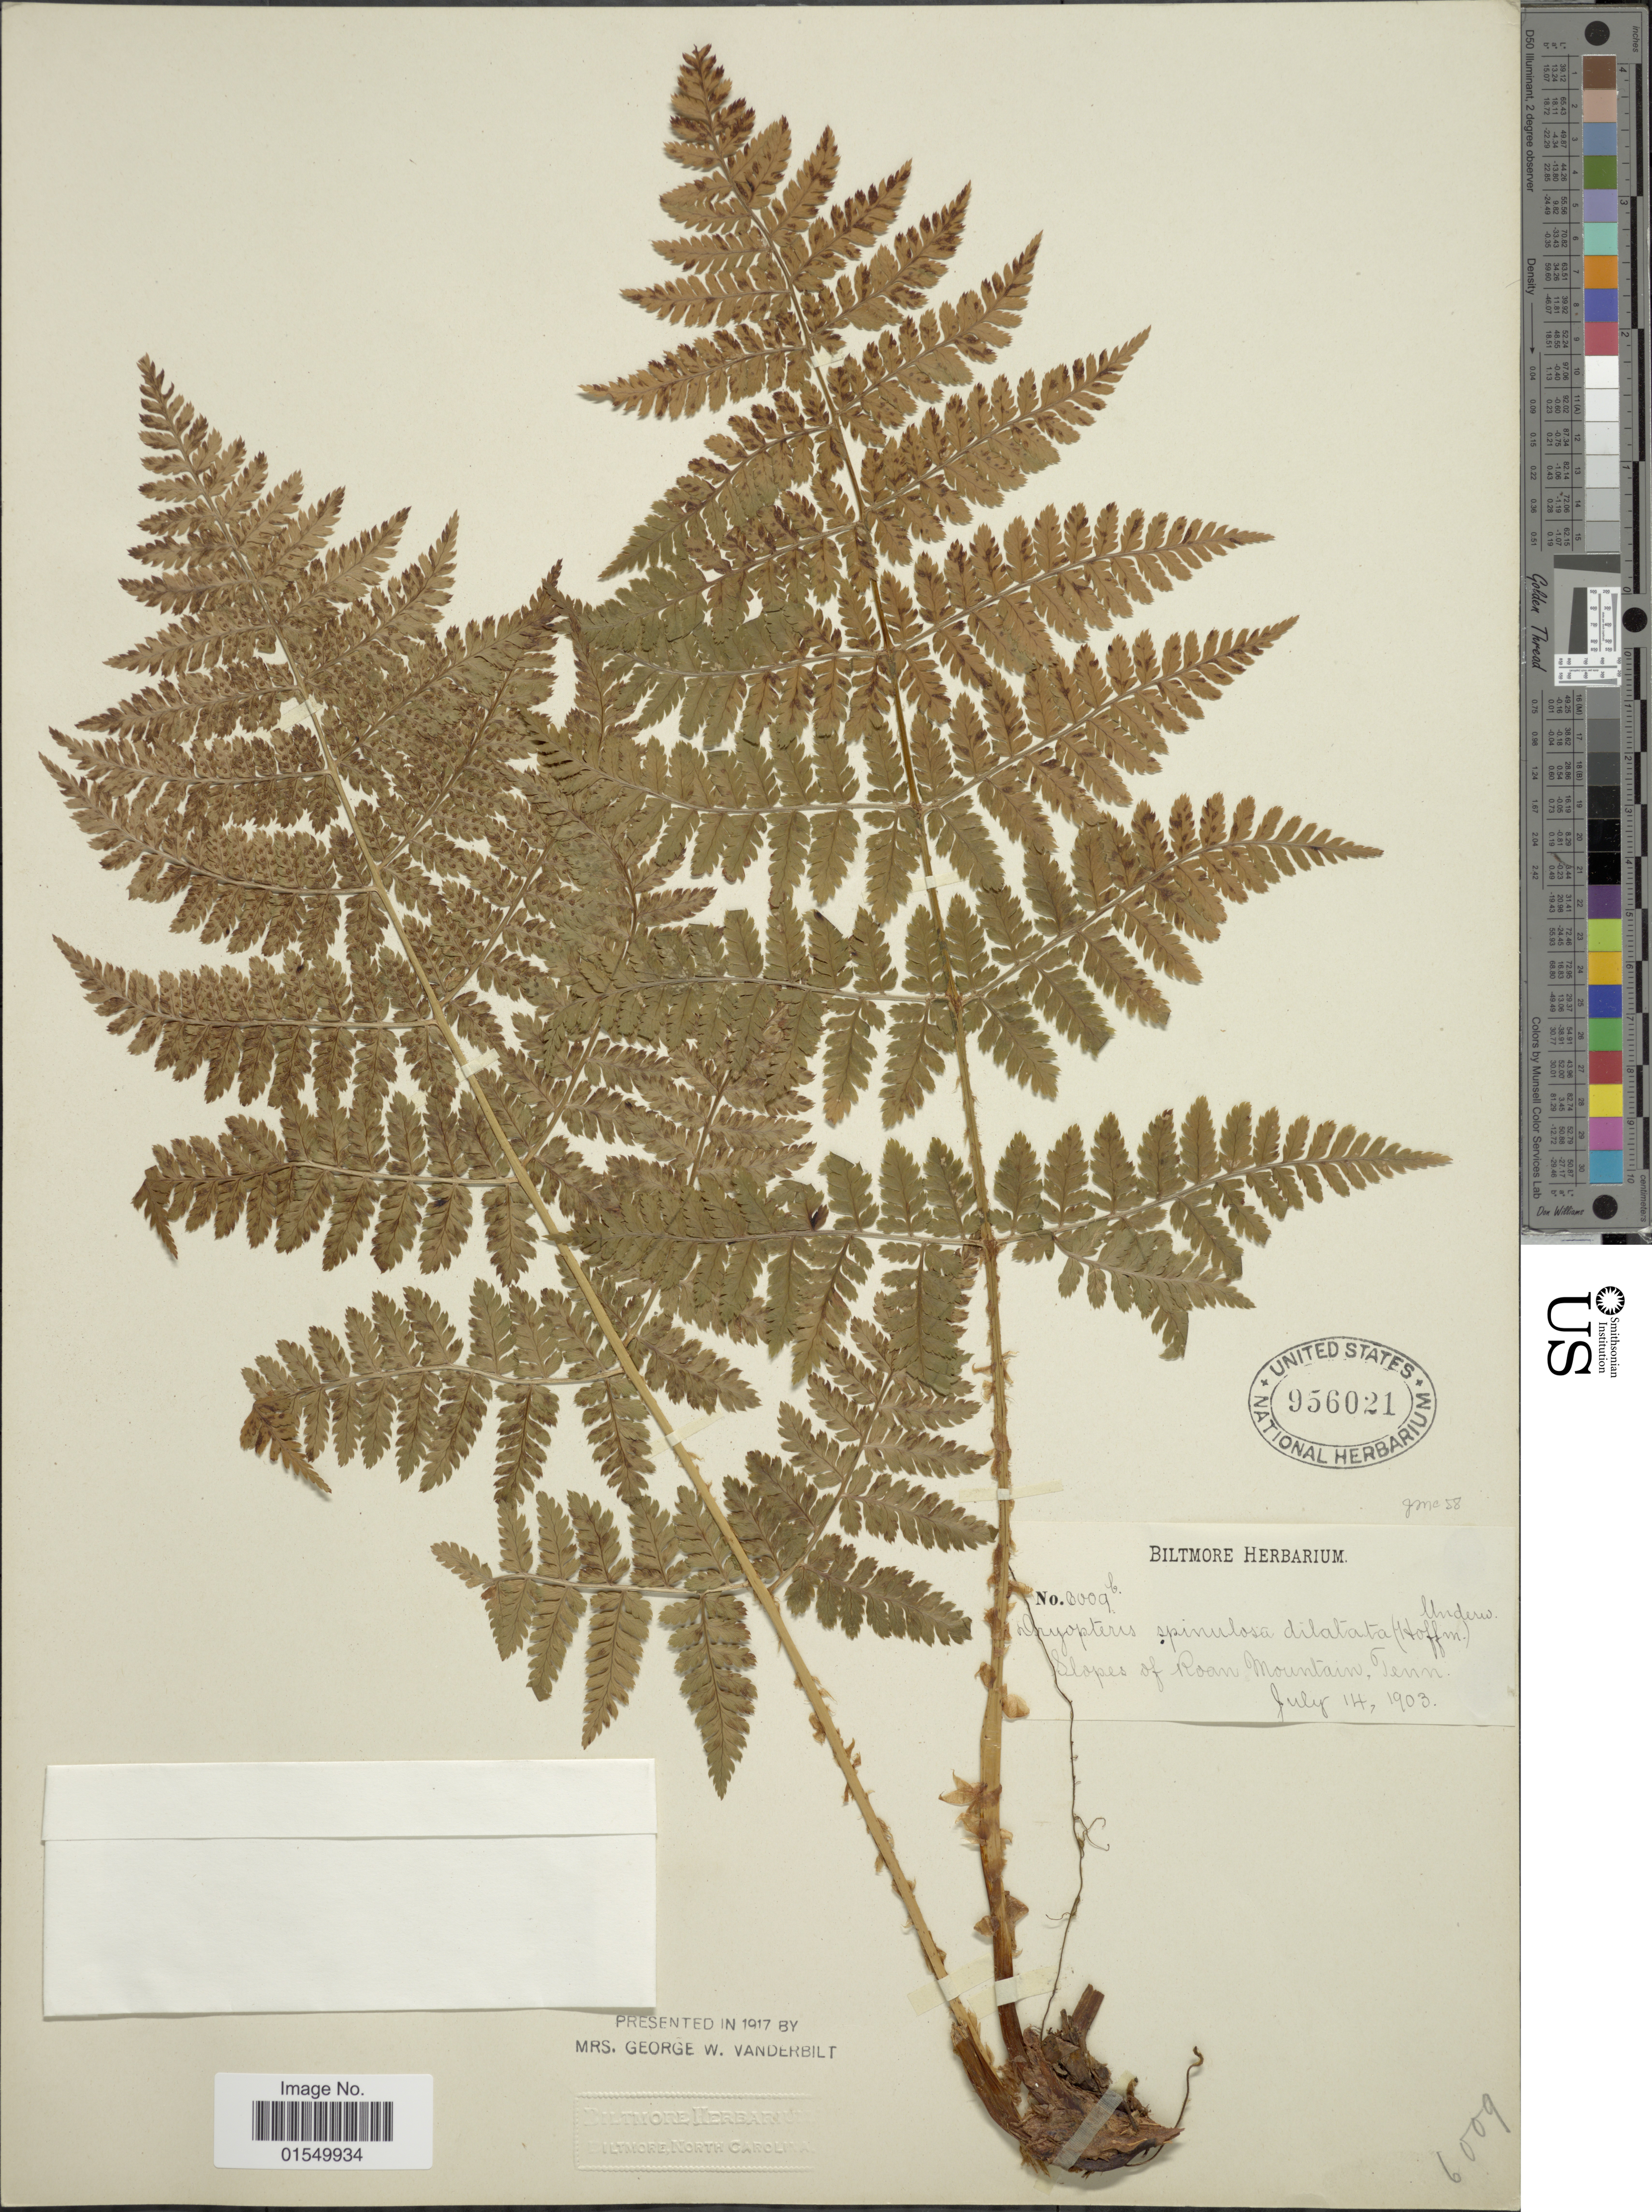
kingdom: Plantae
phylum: Tracheophyta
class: Polypodiopsida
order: Polypodiales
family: Dryopteridaceae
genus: Dryopteris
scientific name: Dryopteris campyloptera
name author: Clarkson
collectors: ex herb. Biltmore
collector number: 6009b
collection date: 1903-07-14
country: United States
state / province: Tennessee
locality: Slopes of Roan Mountain, Tenn.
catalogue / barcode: US 956021